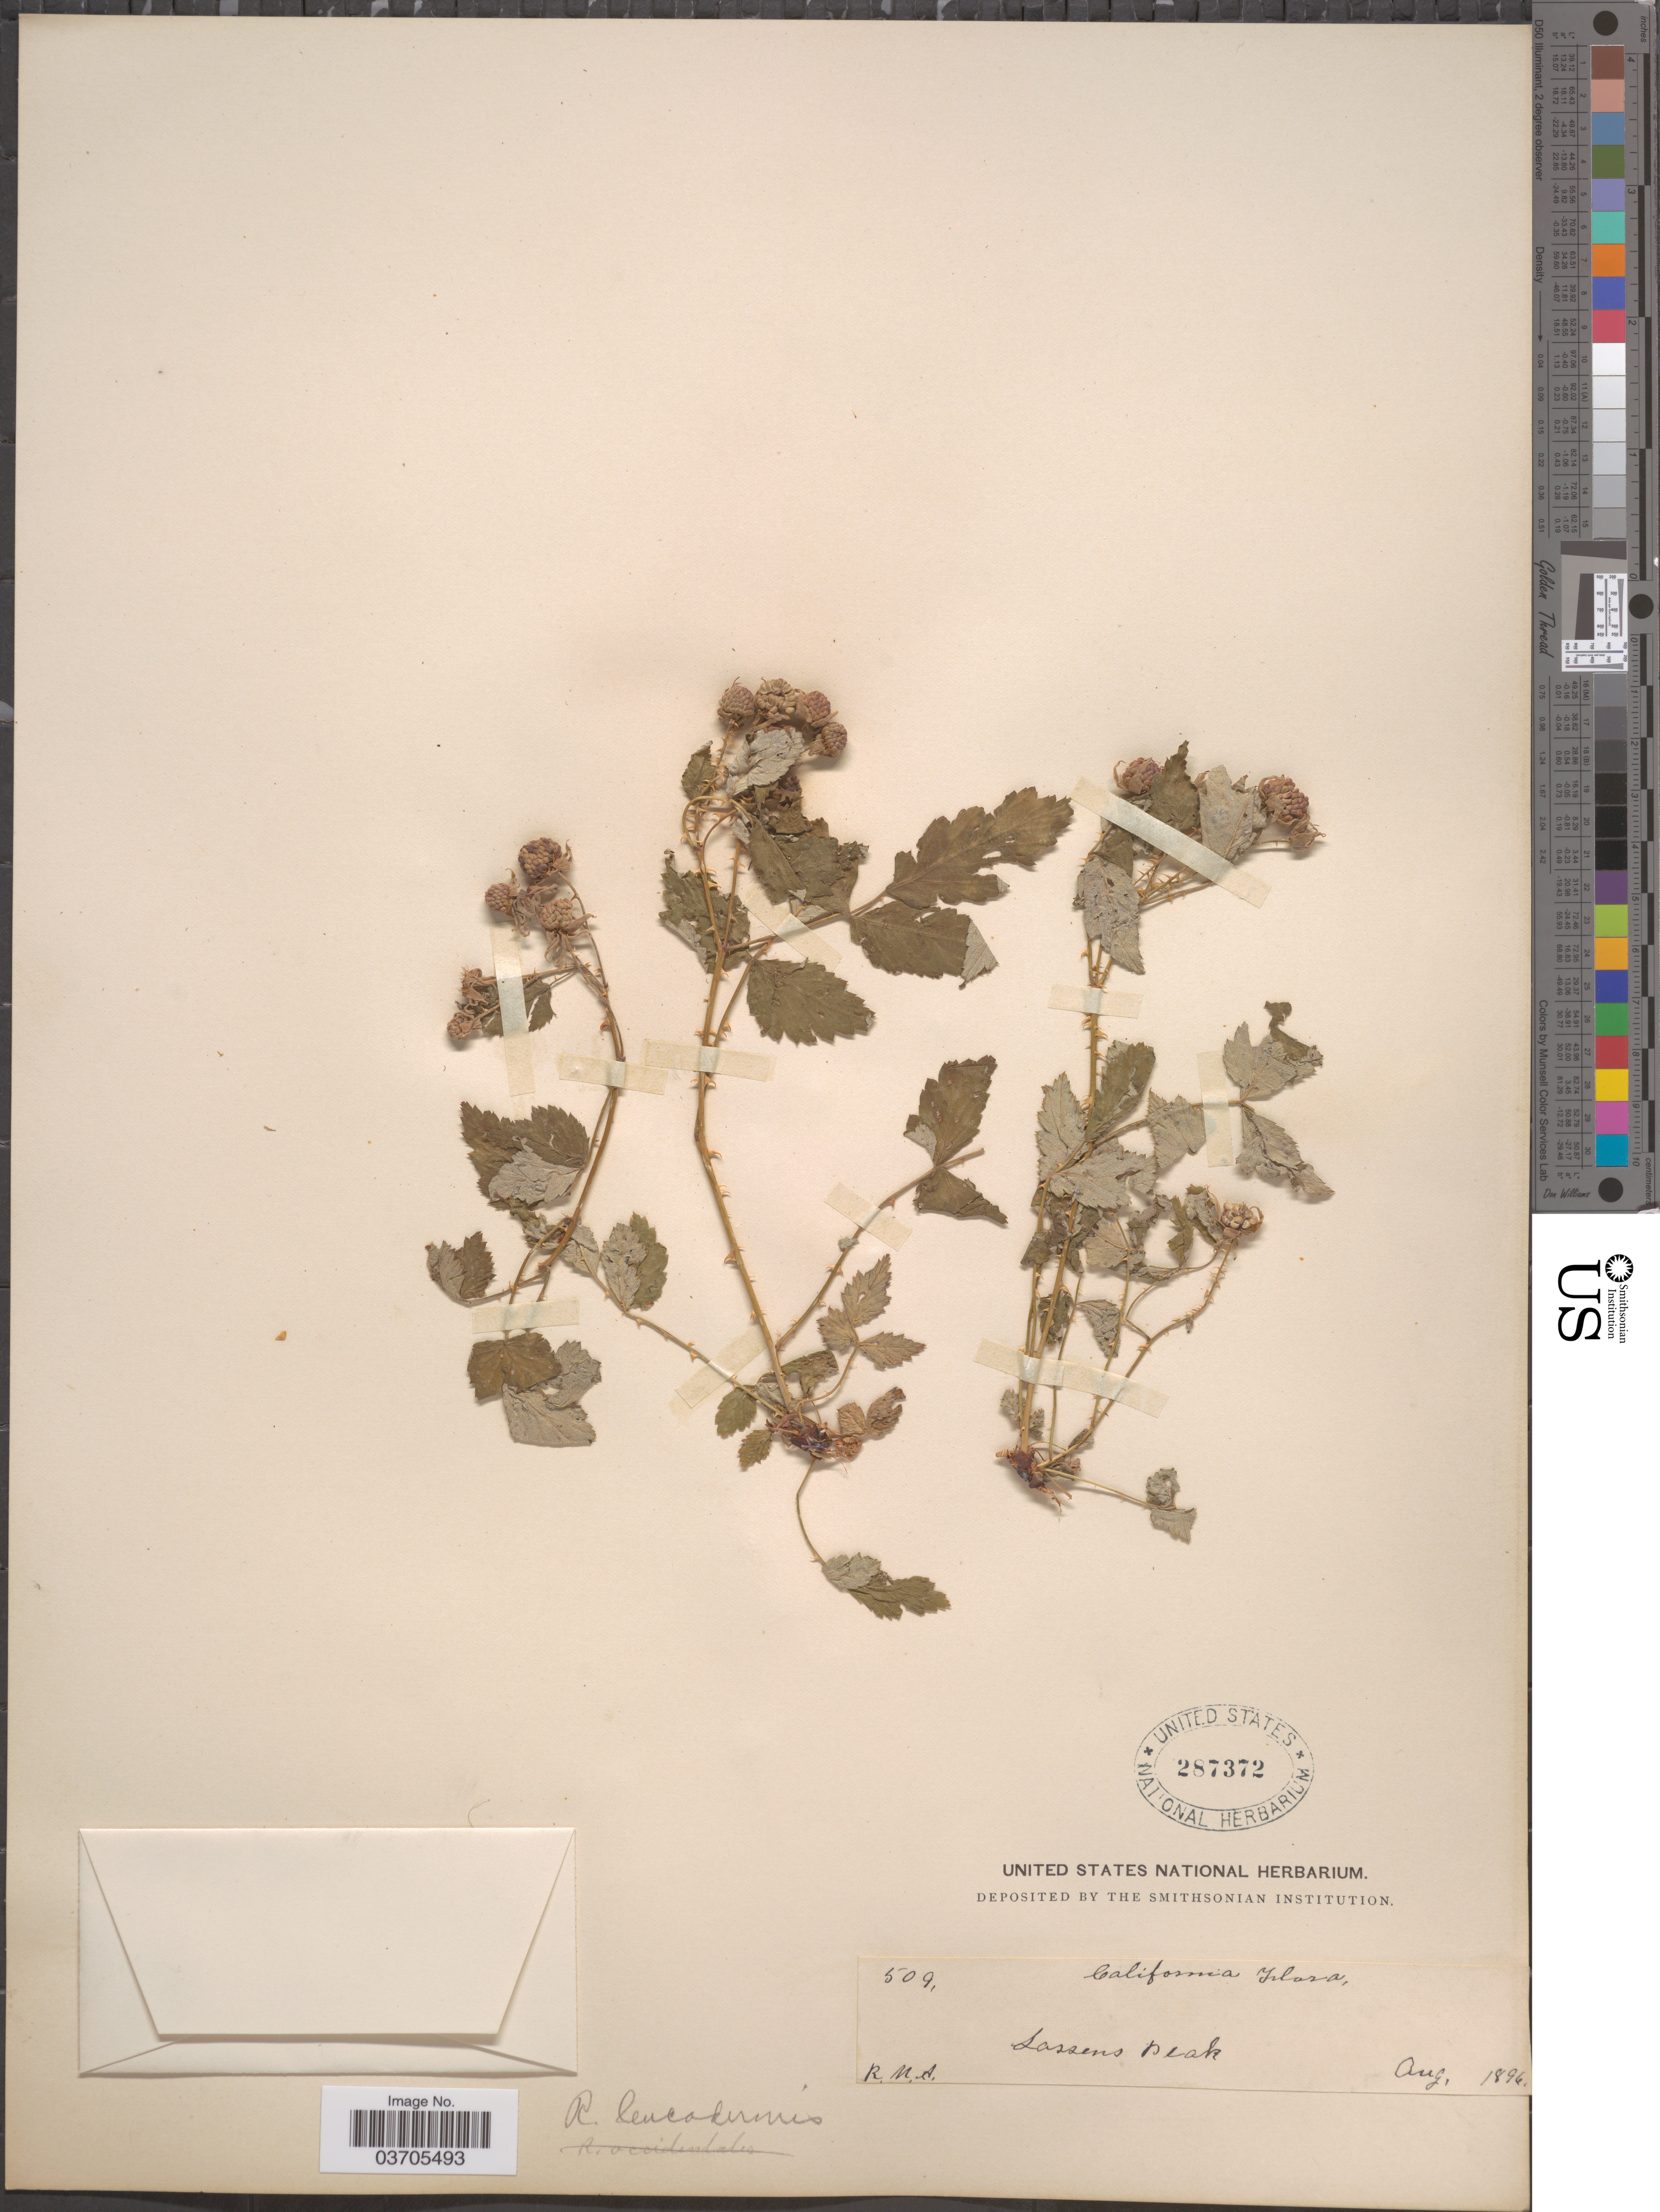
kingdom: Plantae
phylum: Tracheophyta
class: Magnoliopsida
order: Rosales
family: Rosaceae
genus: Rubus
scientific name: Rubus leucodermis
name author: Douglas ex Torr. & A. Gray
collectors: R. M. A.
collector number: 509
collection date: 1896-08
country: United States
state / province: California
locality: Lassens Peak.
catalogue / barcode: US 287372